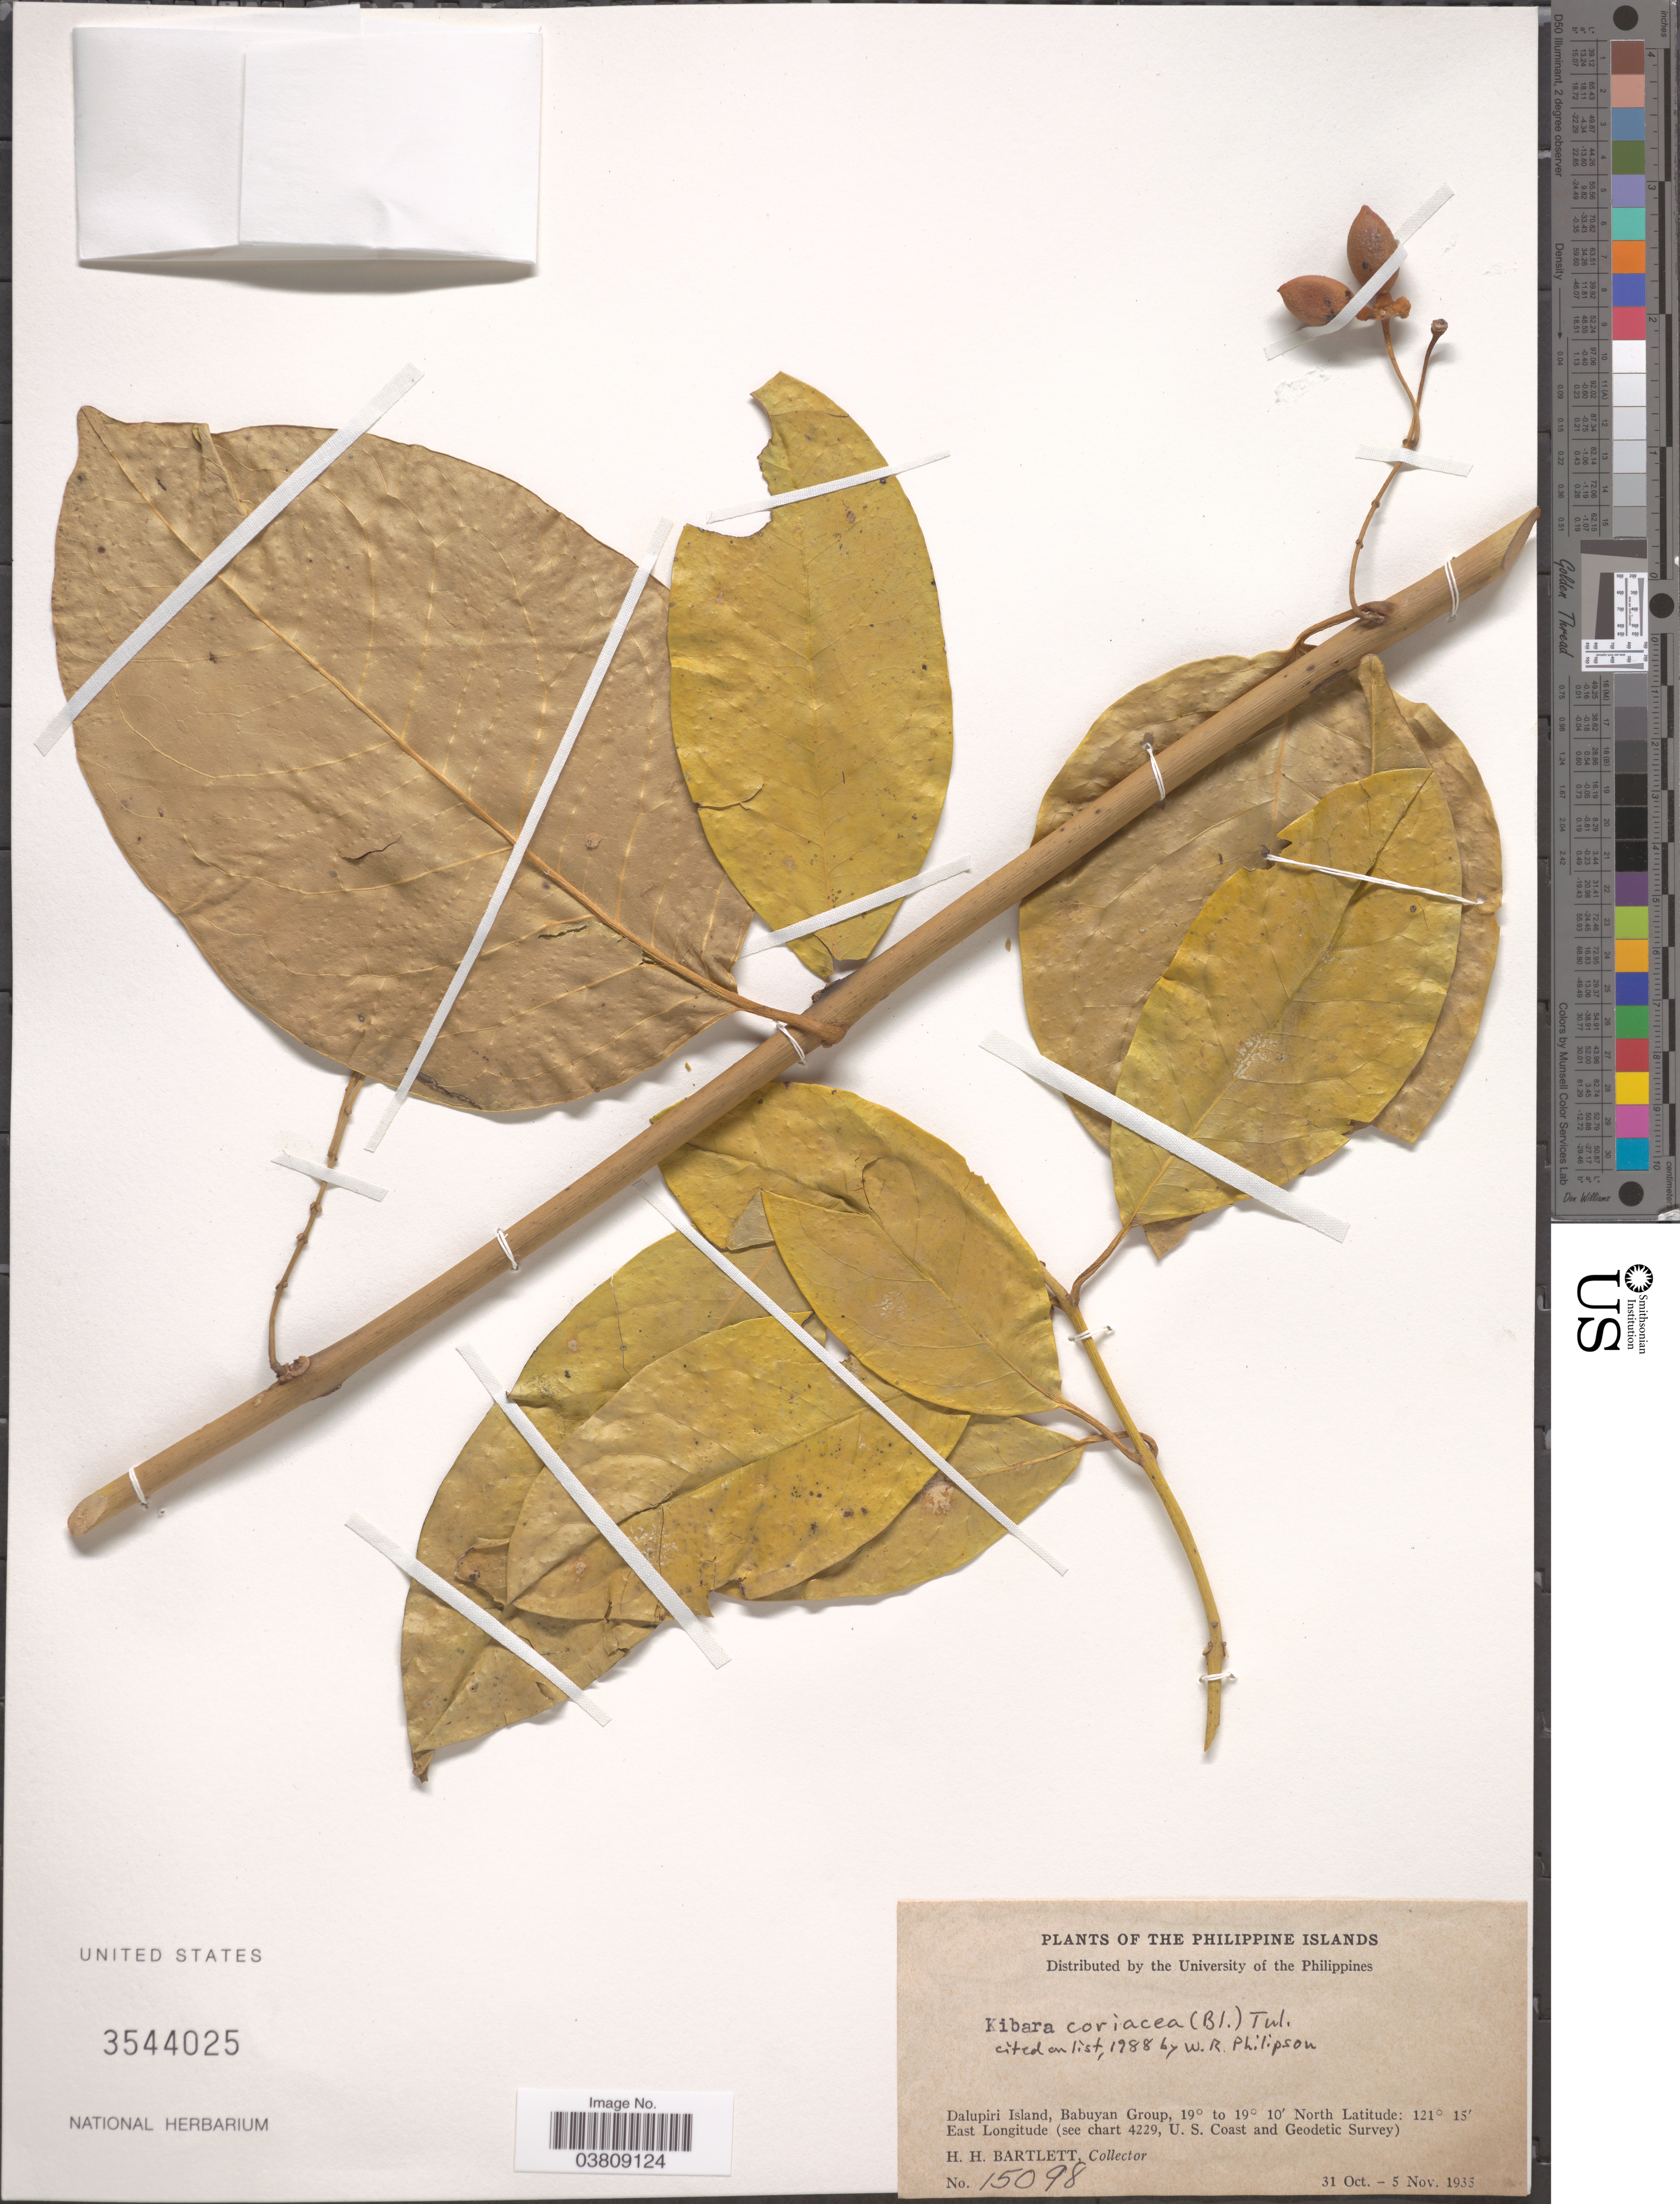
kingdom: Plantae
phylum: Tracheophyta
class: Magnoliopsida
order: Laurales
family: Monimiaceae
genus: Kibara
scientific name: Kibara coriacea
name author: (Blume) Hook. f. & Thomson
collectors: H. H. Bartlett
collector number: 15098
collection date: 1935-10-31/1935-11-05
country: Philippines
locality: Philippine Islands. Dalupiri Island, Babuyan Group.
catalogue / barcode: US 3544025